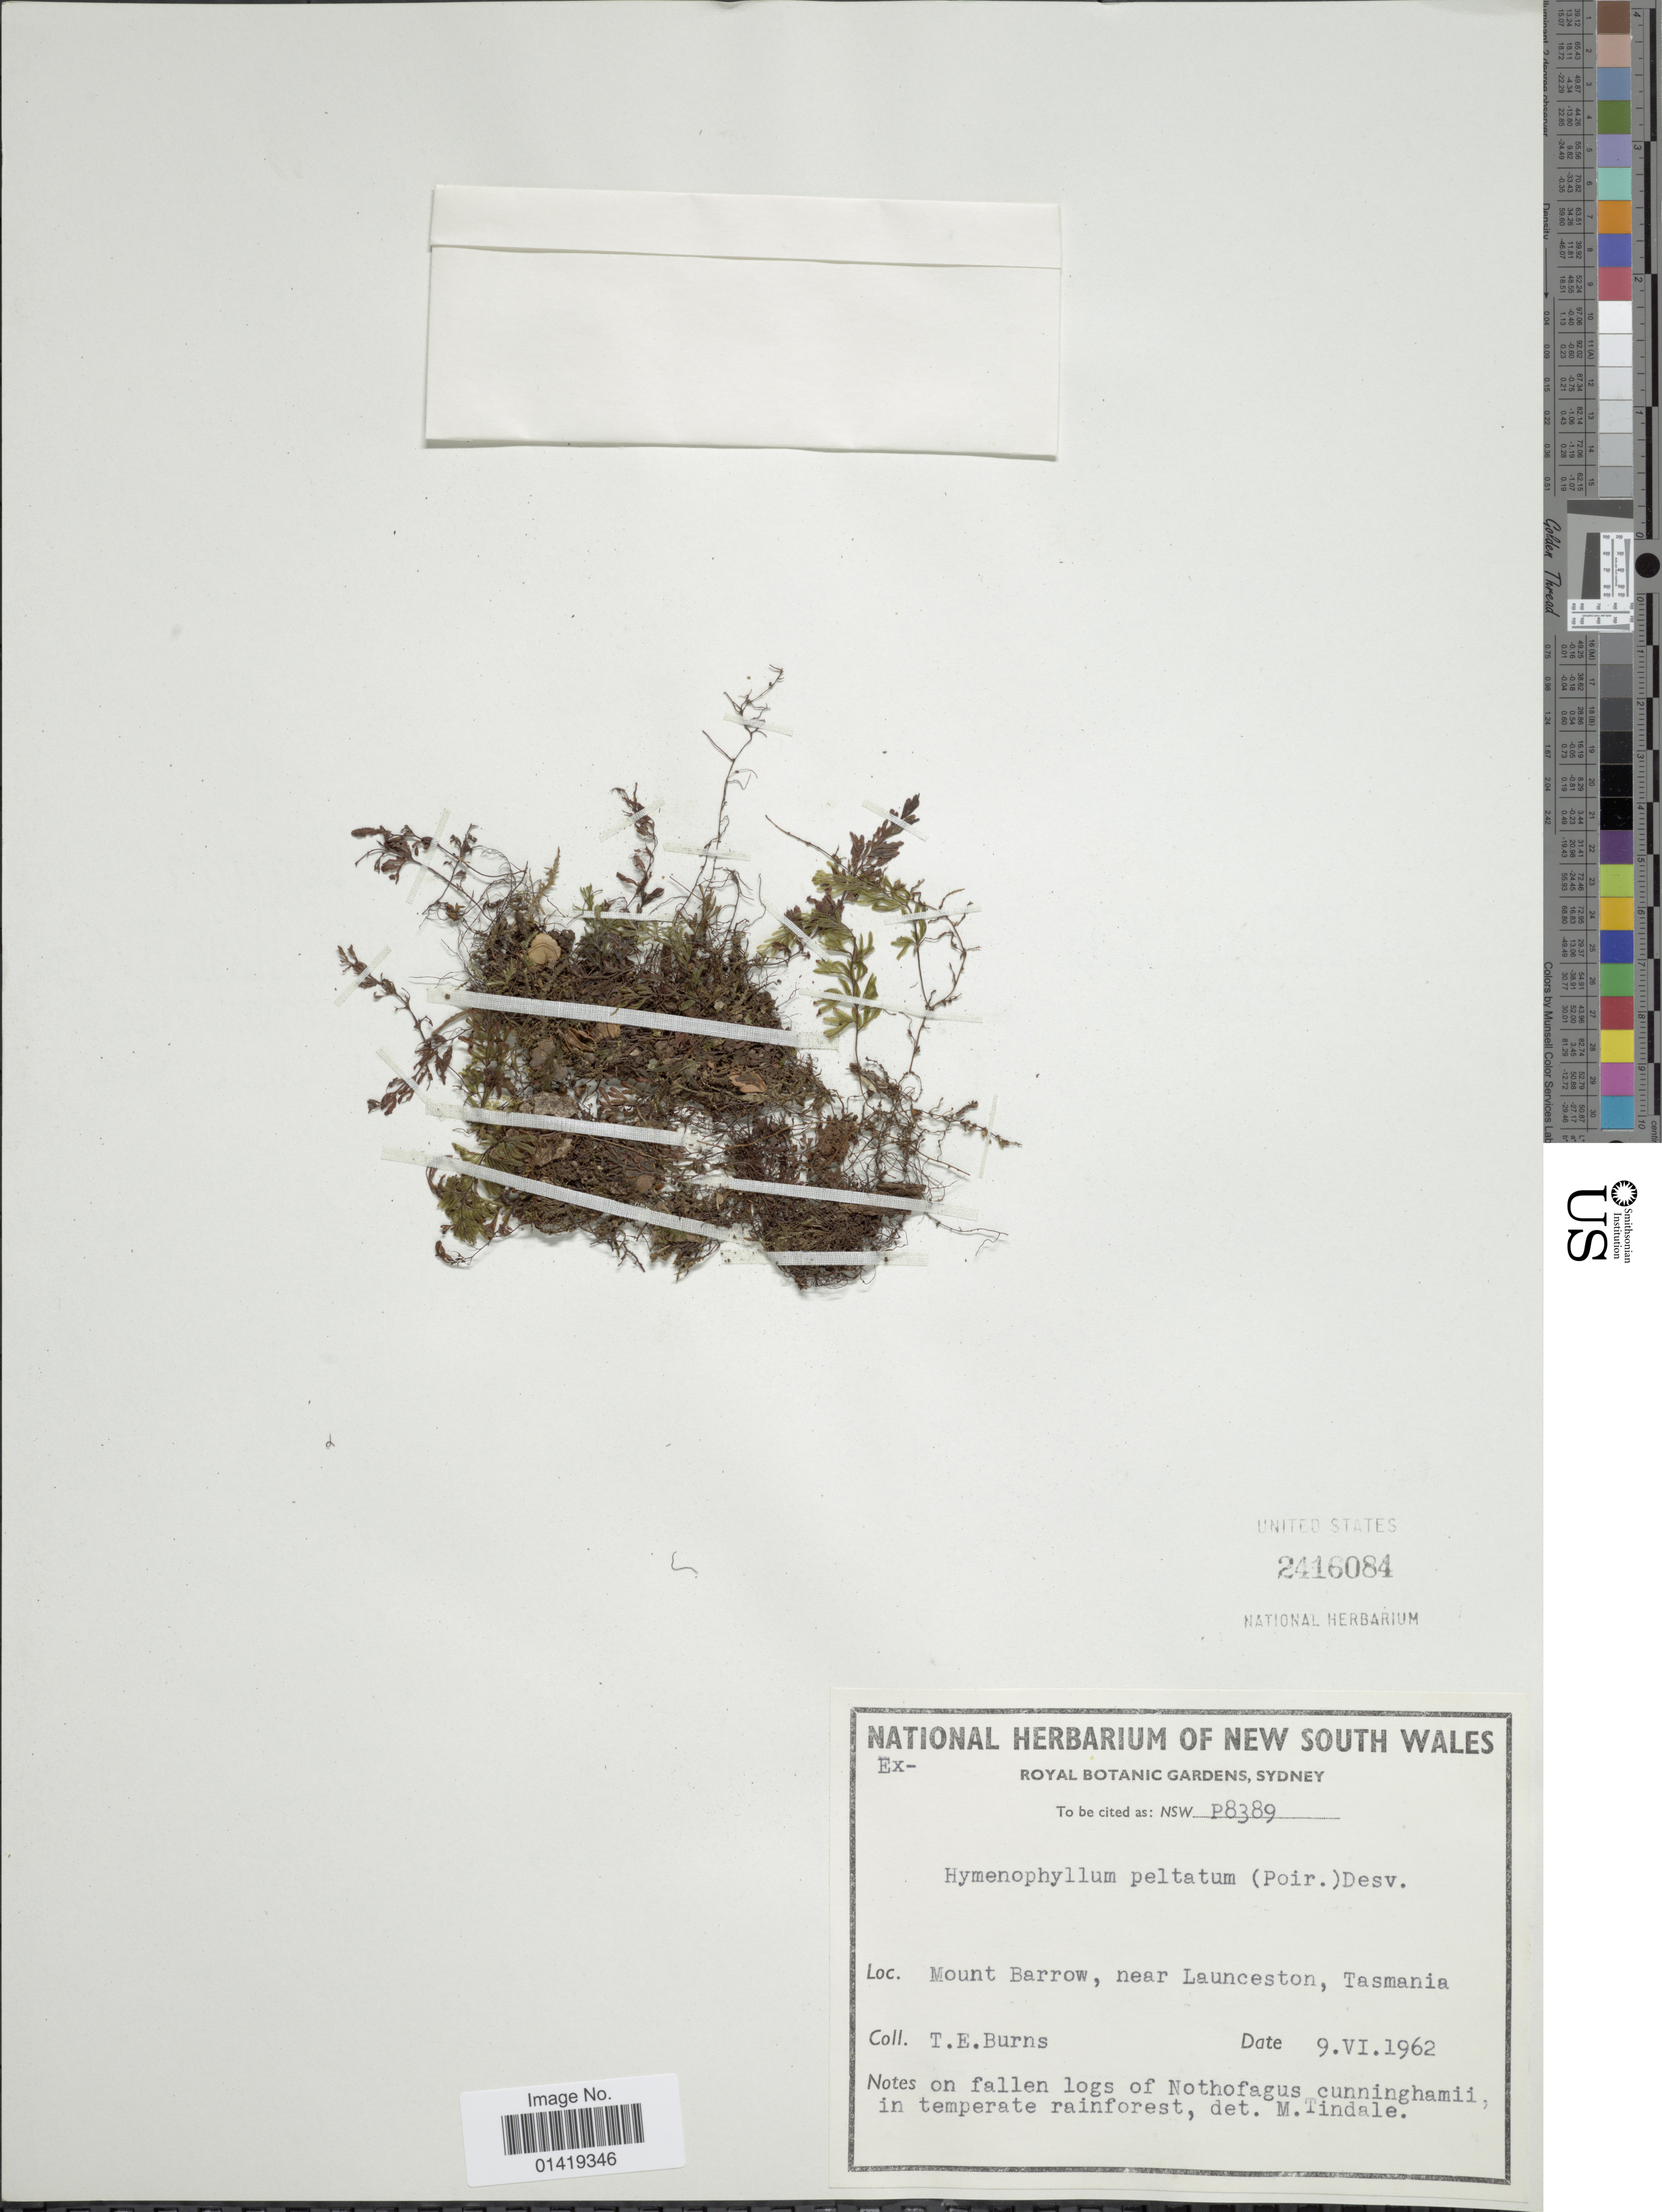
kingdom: Plantae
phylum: Tracheophyta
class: Polypodiopsida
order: Hymenophyllales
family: Hymenophyllaceae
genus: Hymenophyllum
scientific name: Hymenophyllum peltatum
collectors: T. Burns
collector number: P8389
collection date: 1962-06-09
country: Australia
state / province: Tasmania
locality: Mount Barrow near Launceston, Tasmania NSW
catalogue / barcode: US 2416084